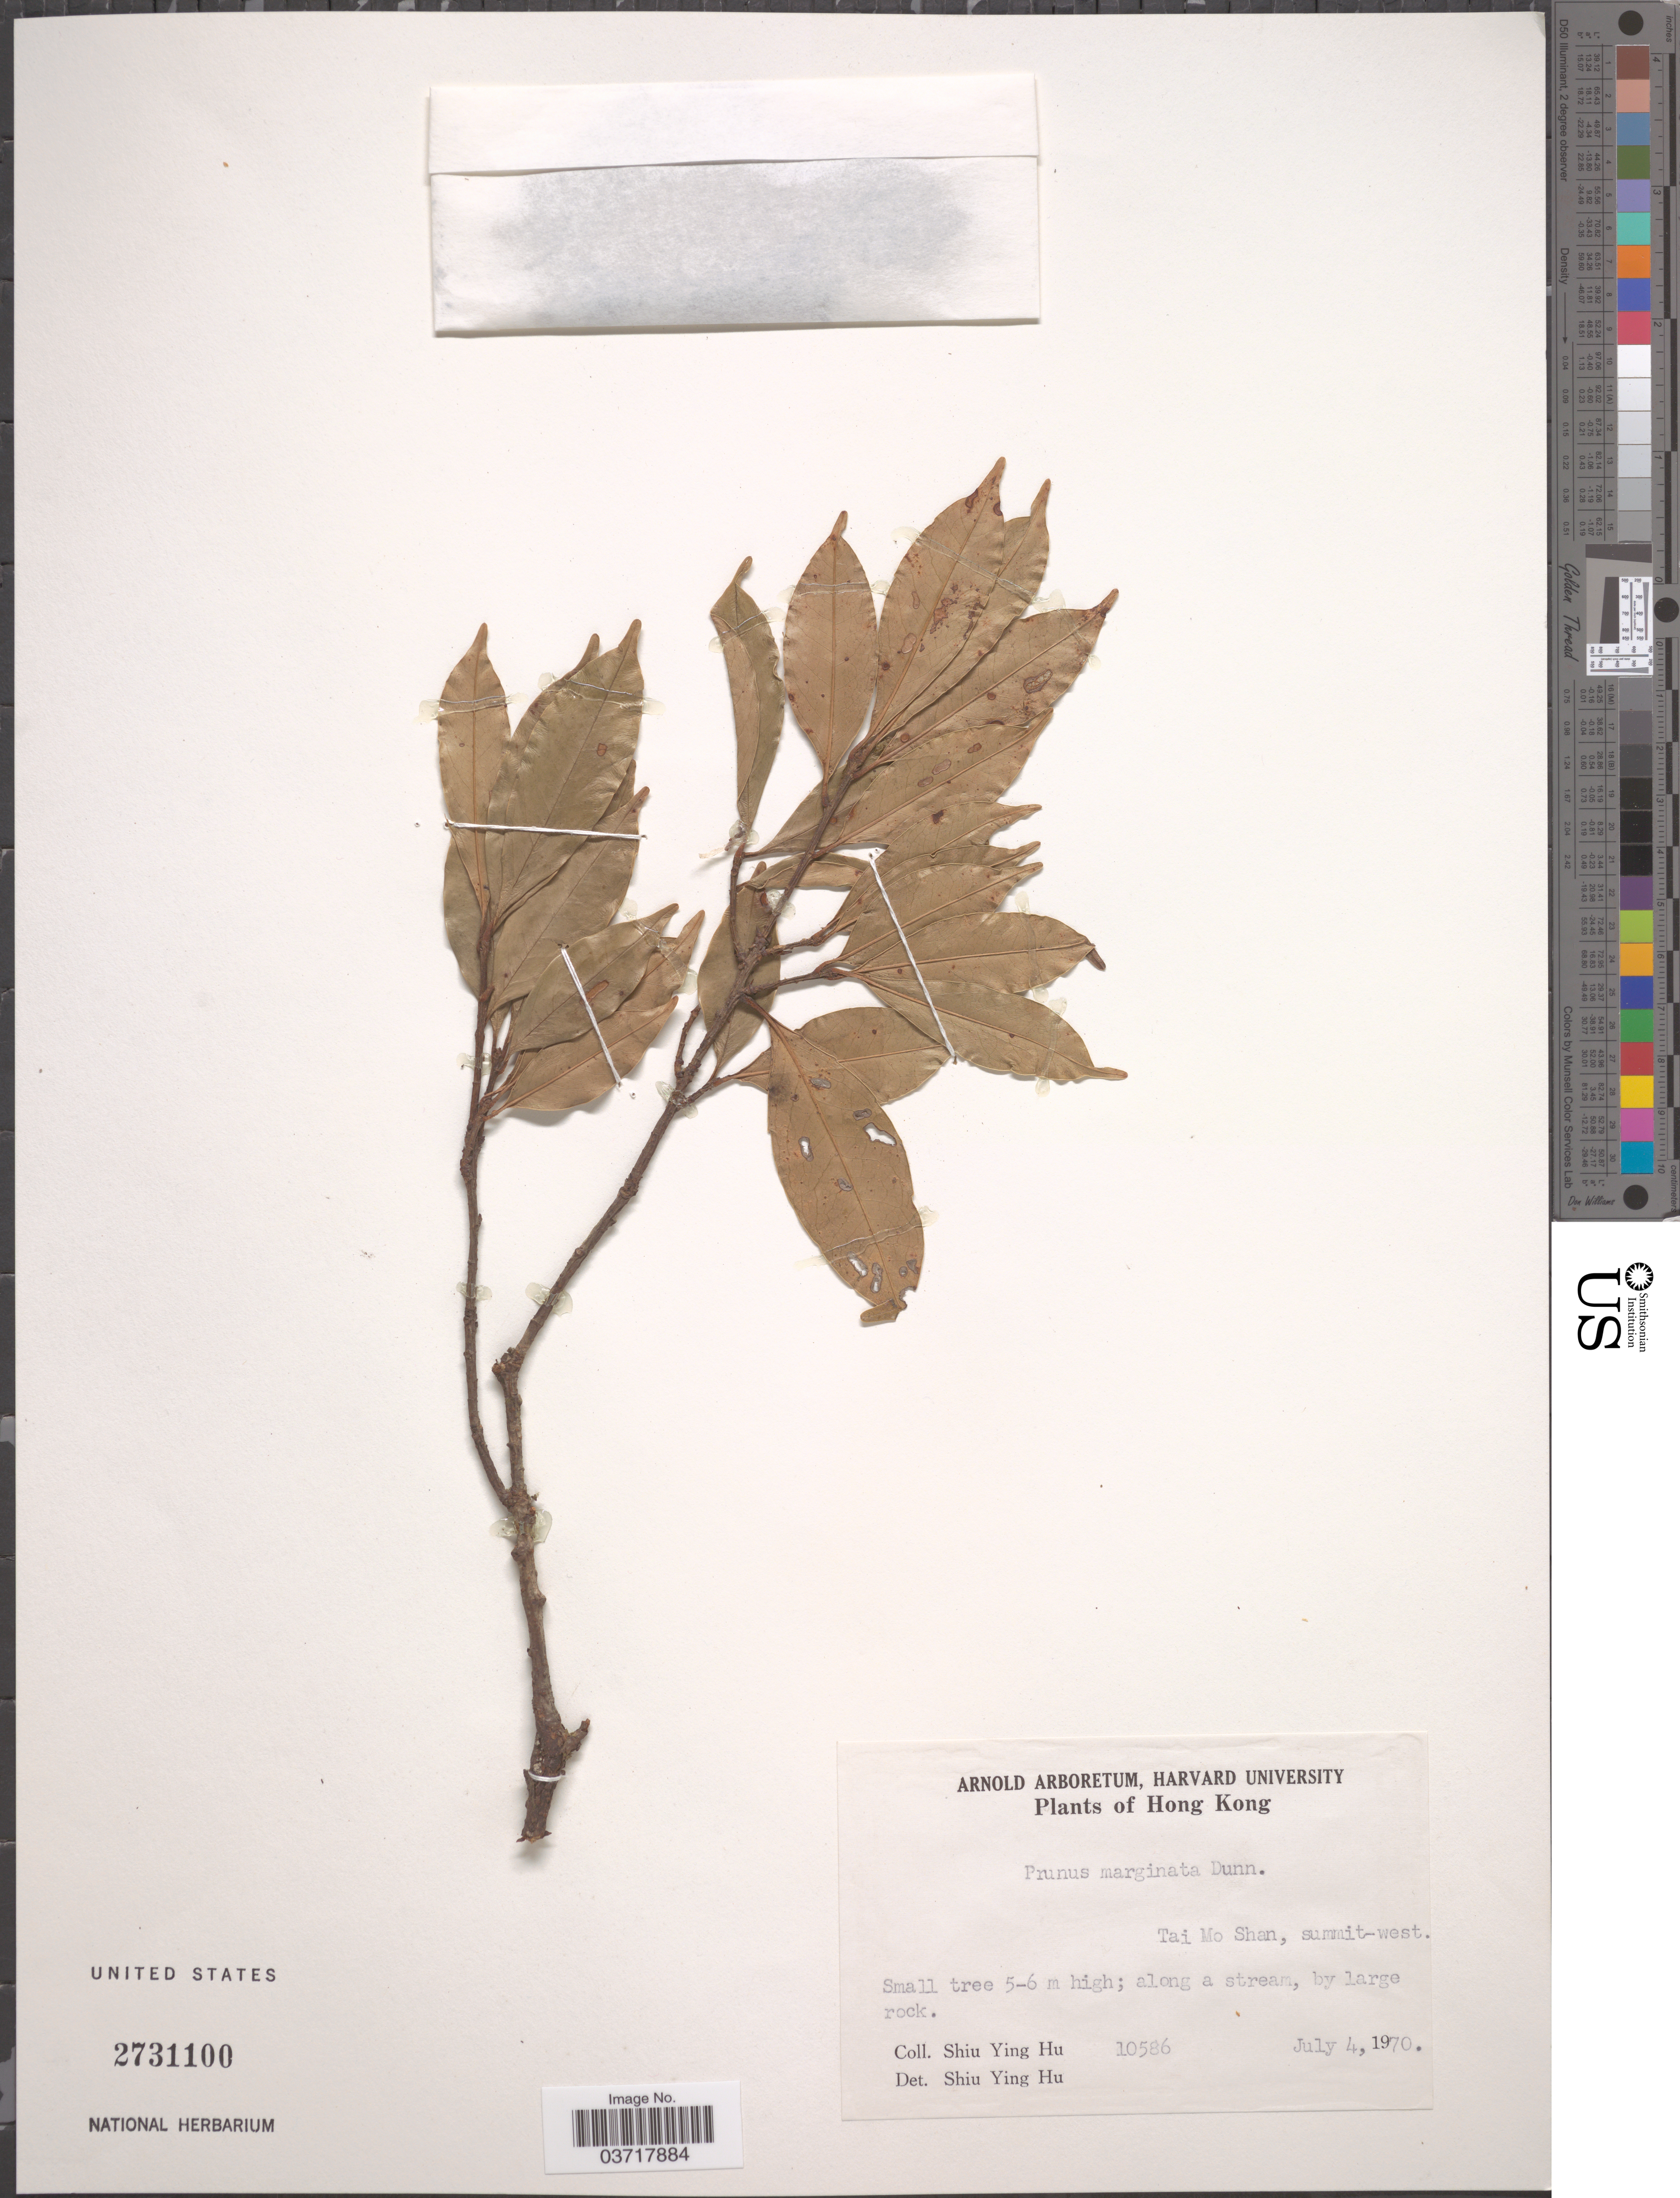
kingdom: Plantae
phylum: Tracheophyta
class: Magnoliopsida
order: Rosales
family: Rosaceae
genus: Prunus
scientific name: Prunus marginata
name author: Dunn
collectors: S. Y. Hu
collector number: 10586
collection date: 1970-07-04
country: China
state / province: Hong Kong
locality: Tai Mo Shan, summit-west.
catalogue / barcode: US 2731100